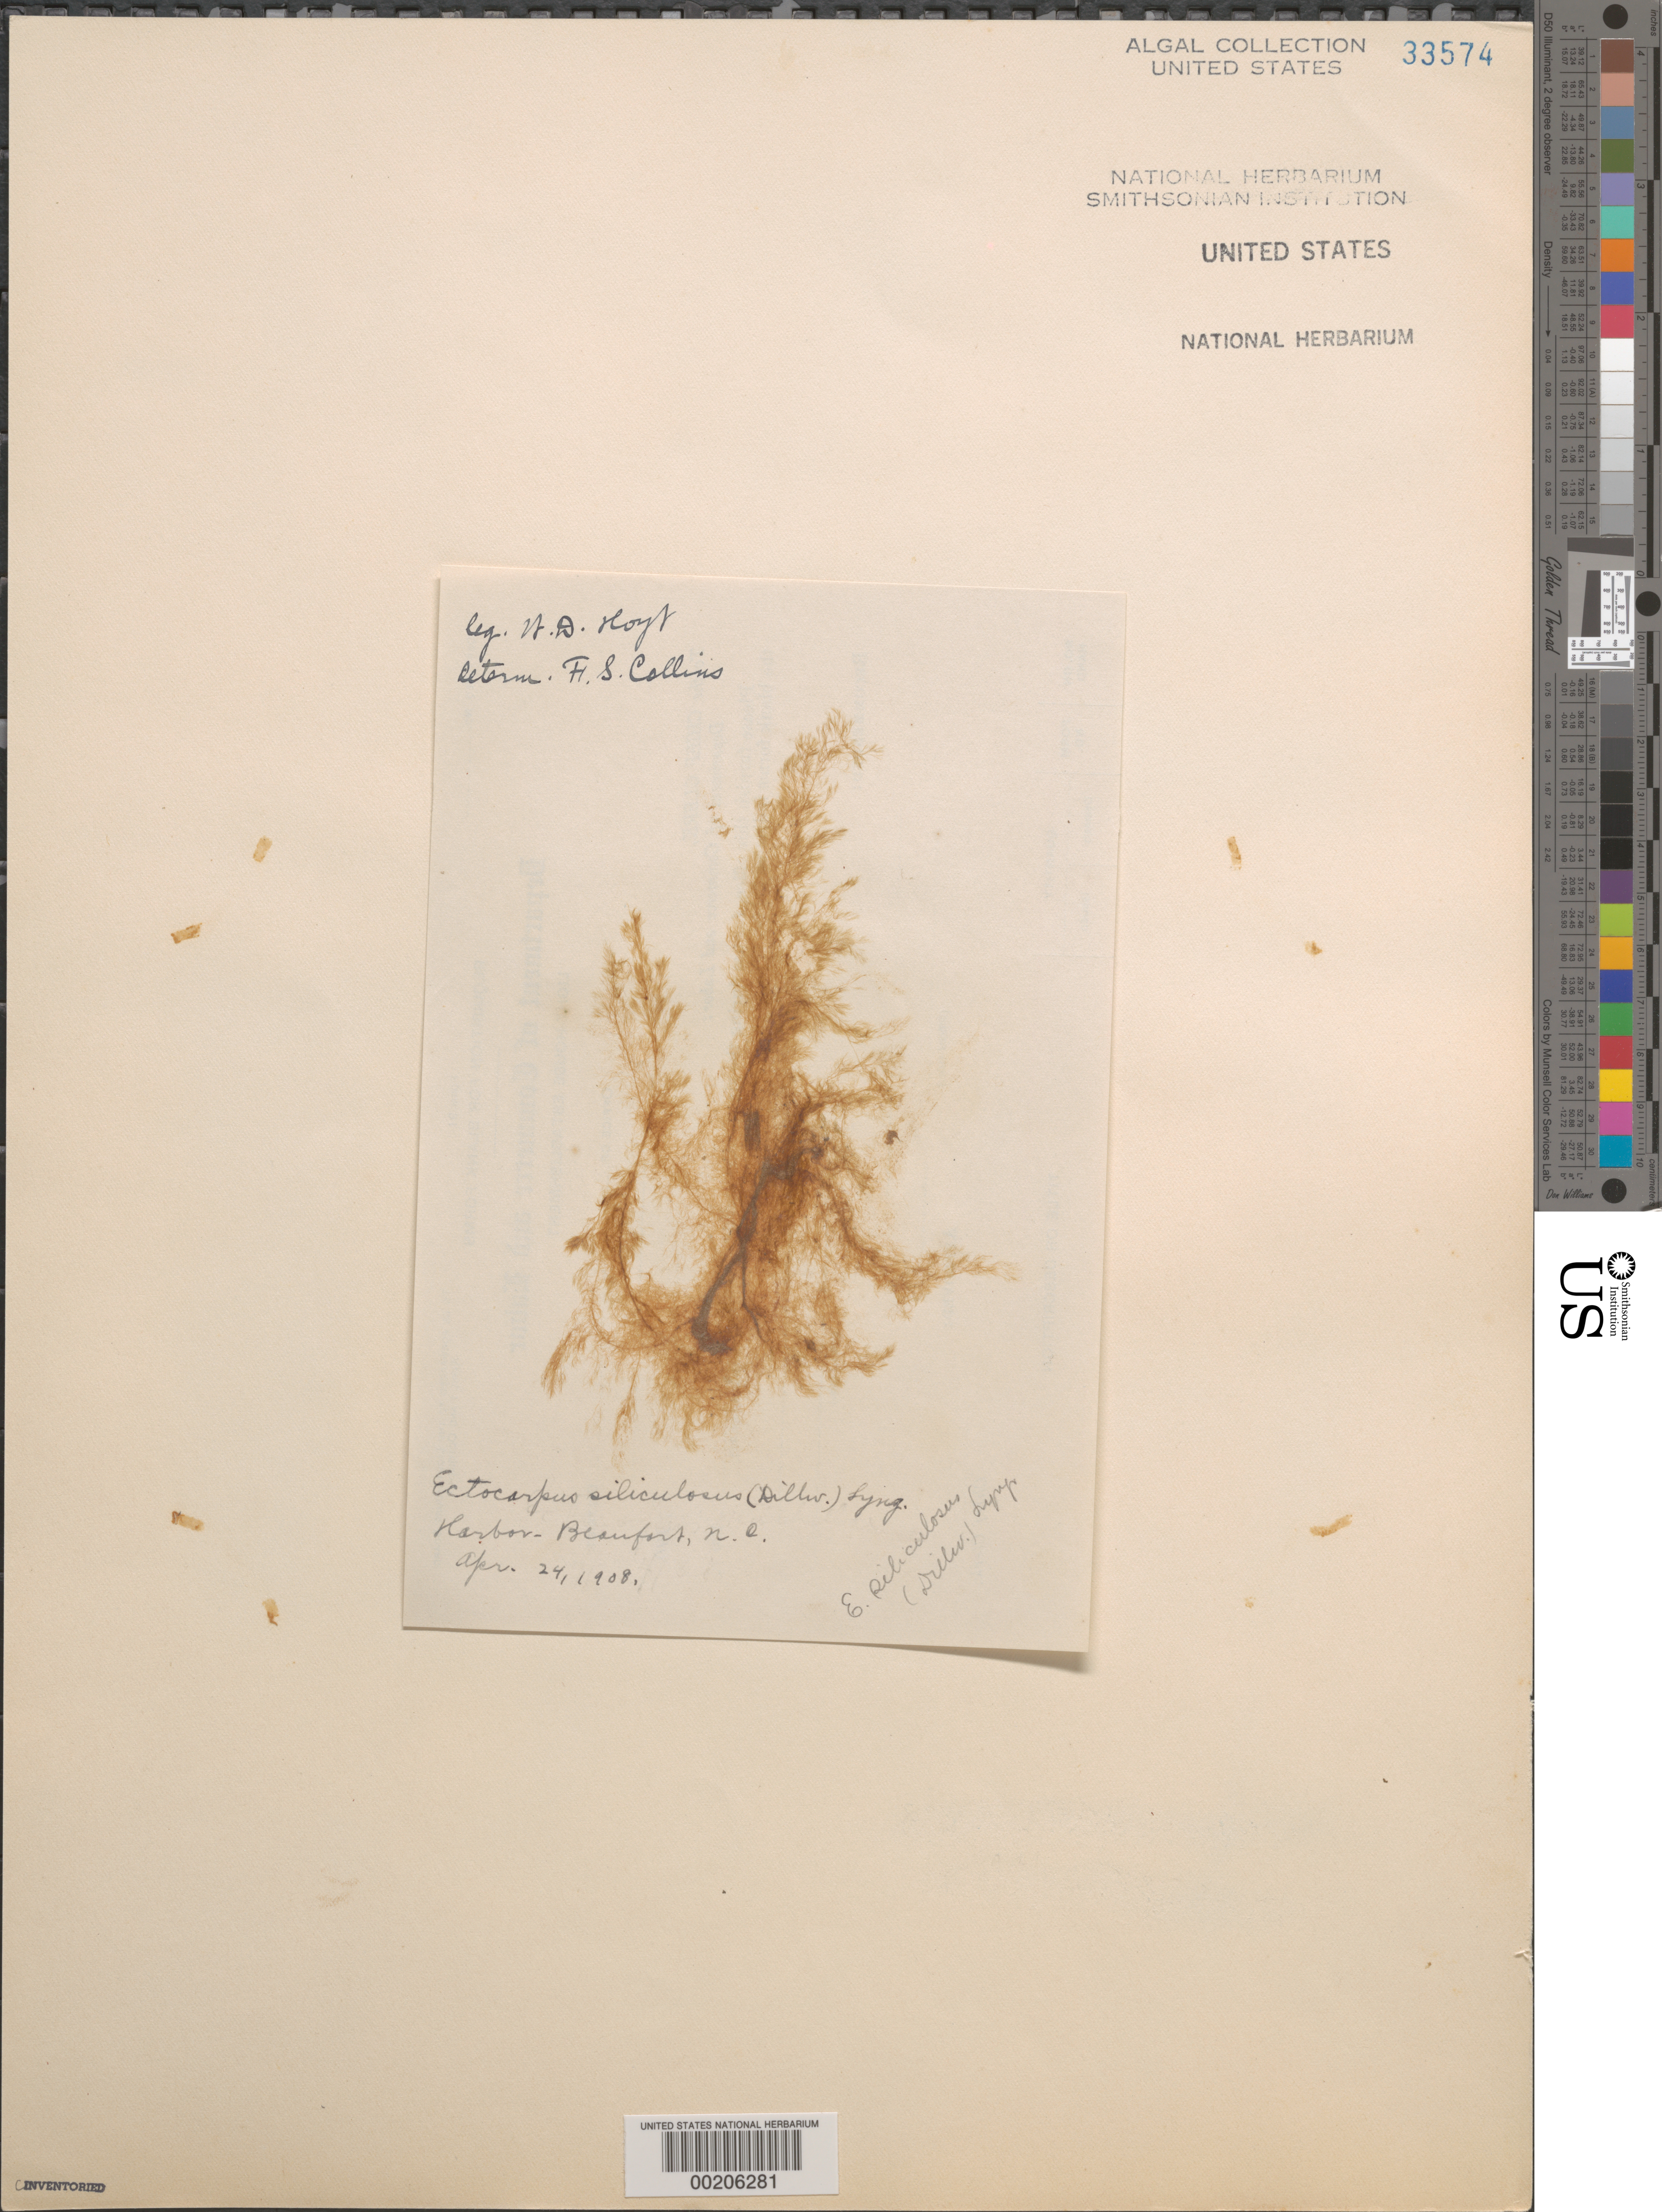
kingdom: Chromista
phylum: Ochrophyta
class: Phaeophyceae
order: Ectocarpales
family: Ectocarpaceae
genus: Ectocarpus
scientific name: Ectocarpus siliculosus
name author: (Dillwyn) Lyngbye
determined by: Collins, Frank S.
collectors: W. D. Hoyt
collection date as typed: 24 Apr 1908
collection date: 1908-04-24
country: United States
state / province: North Carolina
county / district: Carteret County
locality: Beaufort Harbor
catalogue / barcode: US 33574